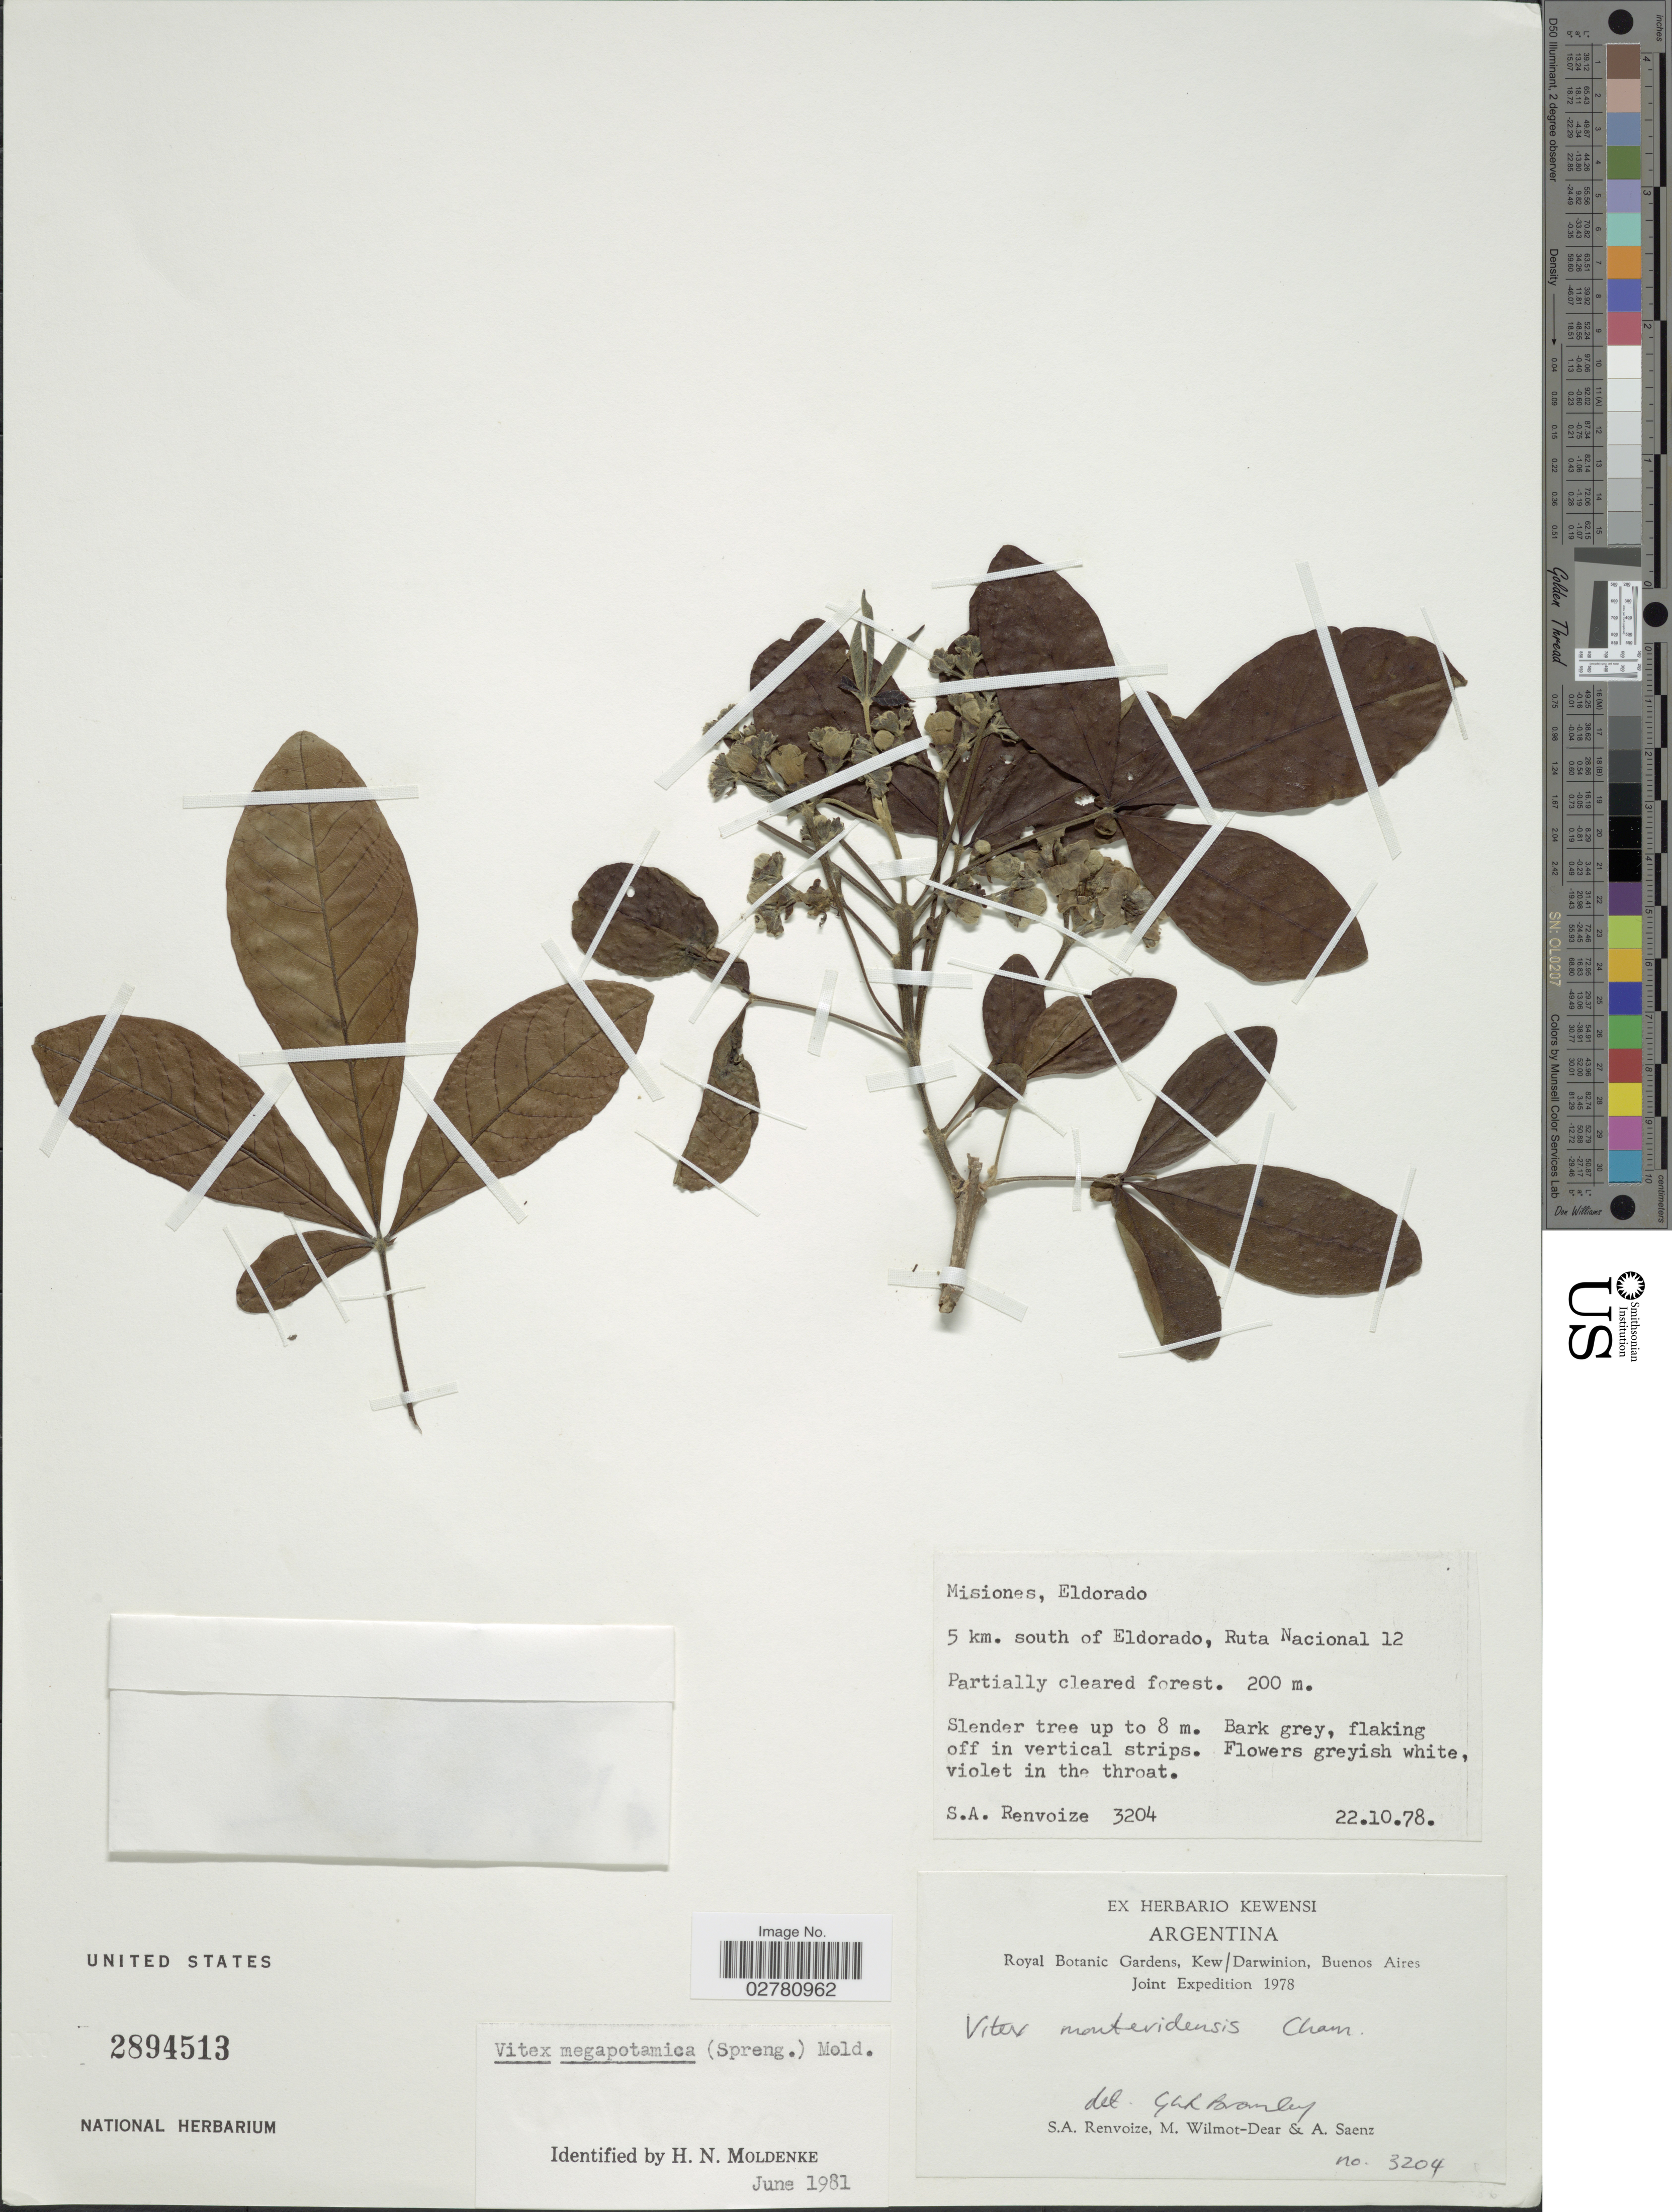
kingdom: Plantae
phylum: Tracheophyta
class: Magnoliopsida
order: Lamiales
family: Lamiaceae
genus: Vitex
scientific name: Vitex megapotamica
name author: (Spreng.) Moldenke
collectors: S. A. Renvoize, M. Wilmot-Dear & A. Saenz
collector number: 3204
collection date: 1978-10-22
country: Argentina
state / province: Misiones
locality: Eldorado. 5 km. south of Eldorado, Ruta Nacional 12.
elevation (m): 200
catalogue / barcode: US 2894513